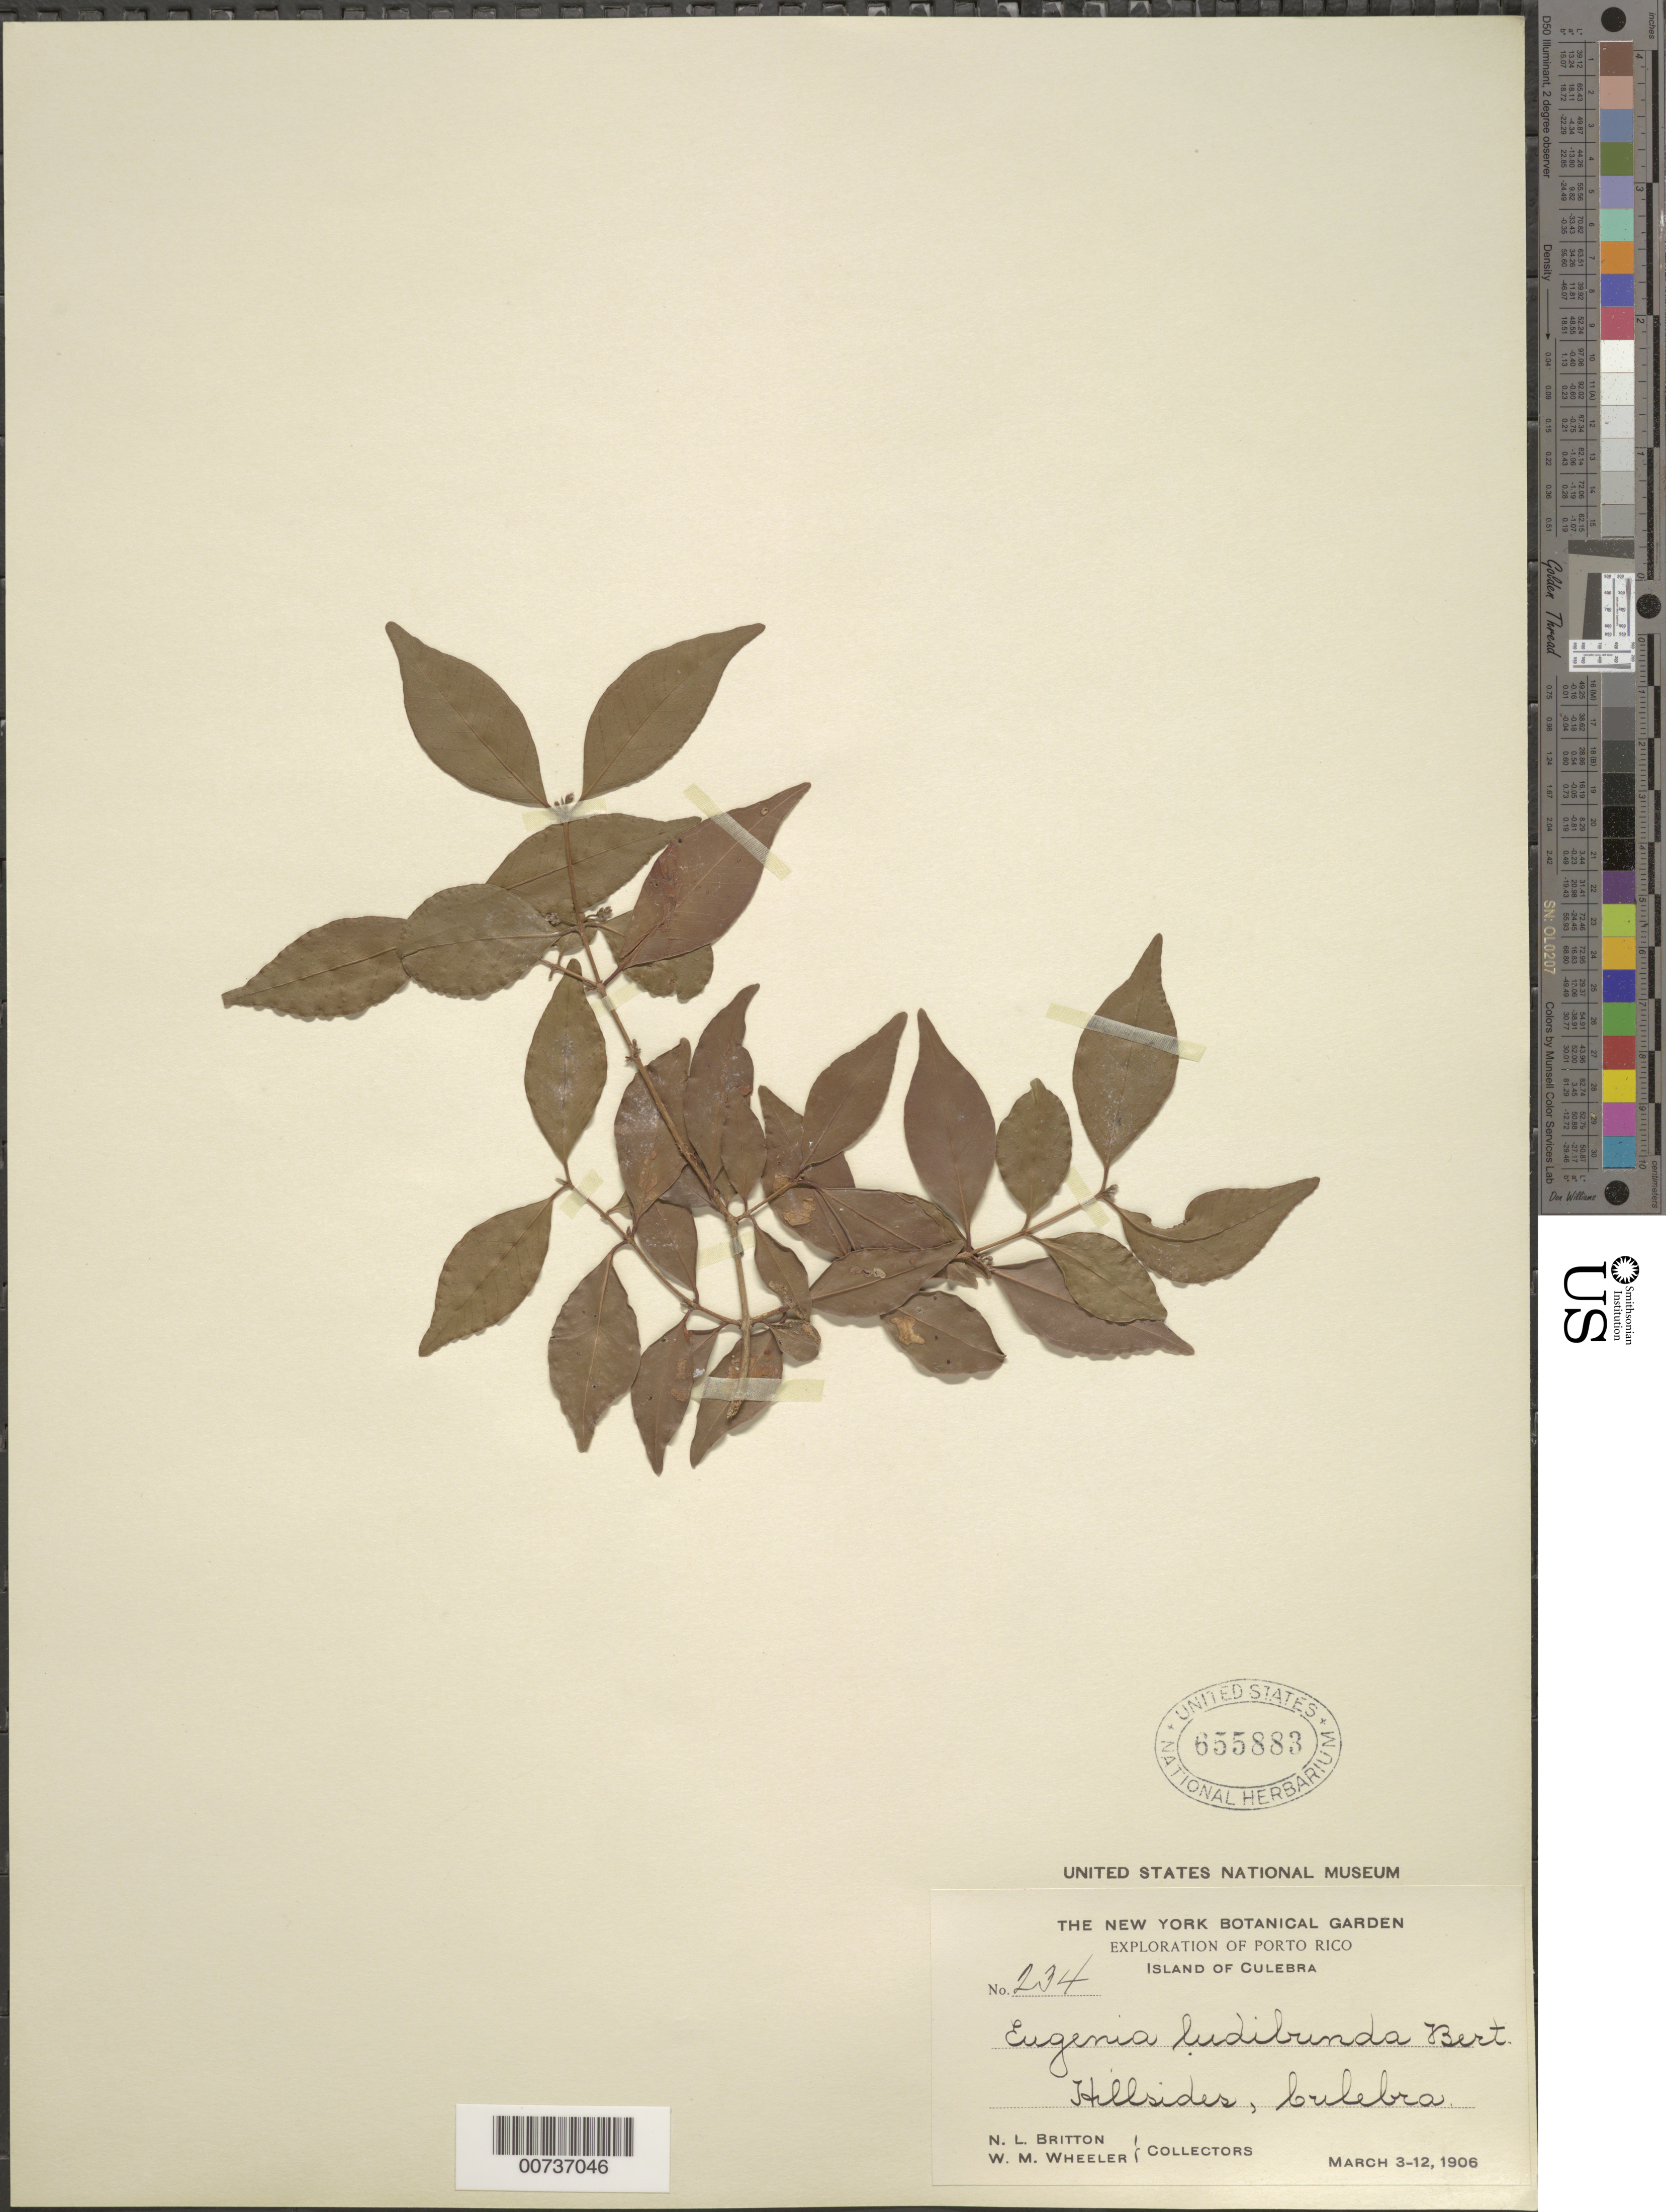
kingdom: Plantae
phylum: Tracheophyta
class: Magnoliopsida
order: Myrtales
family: Myrtaceae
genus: Eugenia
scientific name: Eugenia biflora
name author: (L.) DC.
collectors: N. Britton & W. Wheeler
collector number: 234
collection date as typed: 03 Mar 1906 to 12 Mar 1906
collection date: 1906-03-03/1906-03-12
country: Puerto Rico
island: Culebra I.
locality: Culebra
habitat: Hillside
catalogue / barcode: US 655883